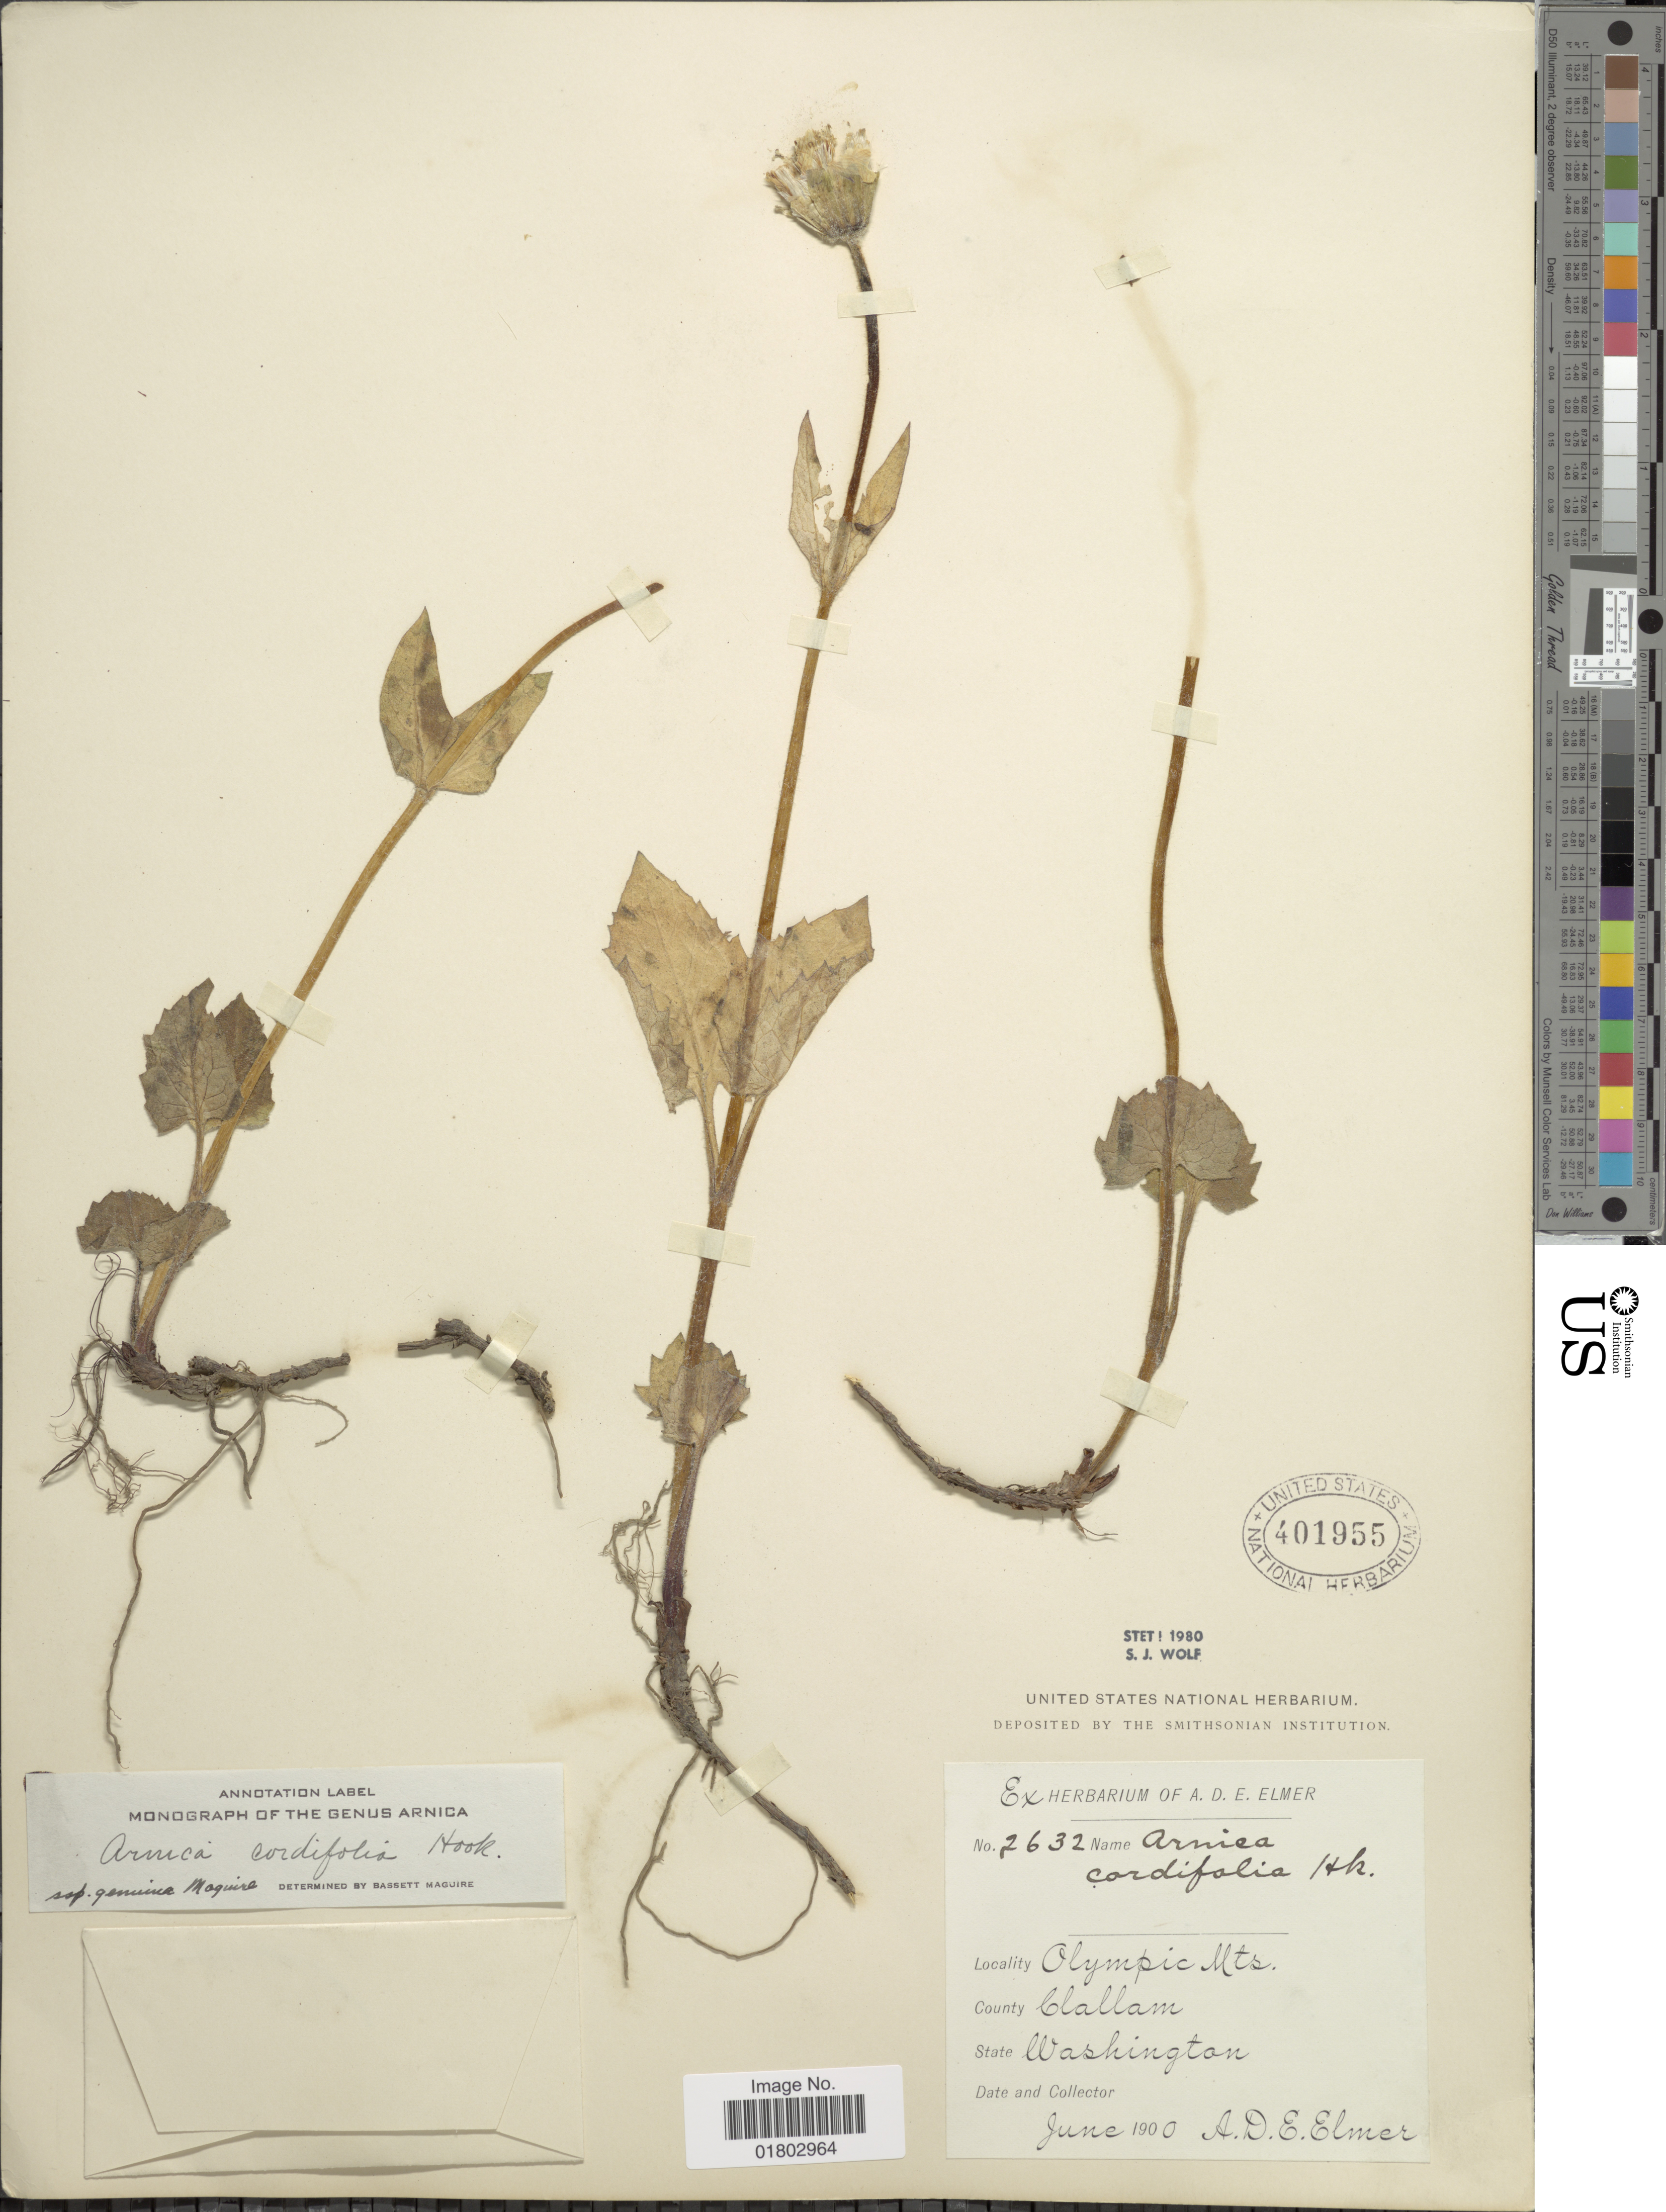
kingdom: Plantae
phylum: Tracheophyta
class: Magnoliopsida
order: Asterales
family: Asteraceae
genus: Arnica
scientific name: Arnica cordifolia subsp. genuina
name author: Maguire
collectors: A. D. E. Elmer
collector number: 2632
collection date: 1900-06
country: United States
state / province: Washington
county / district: Clallam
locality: Olympic Mts, County Clallam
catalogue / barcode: US 401955